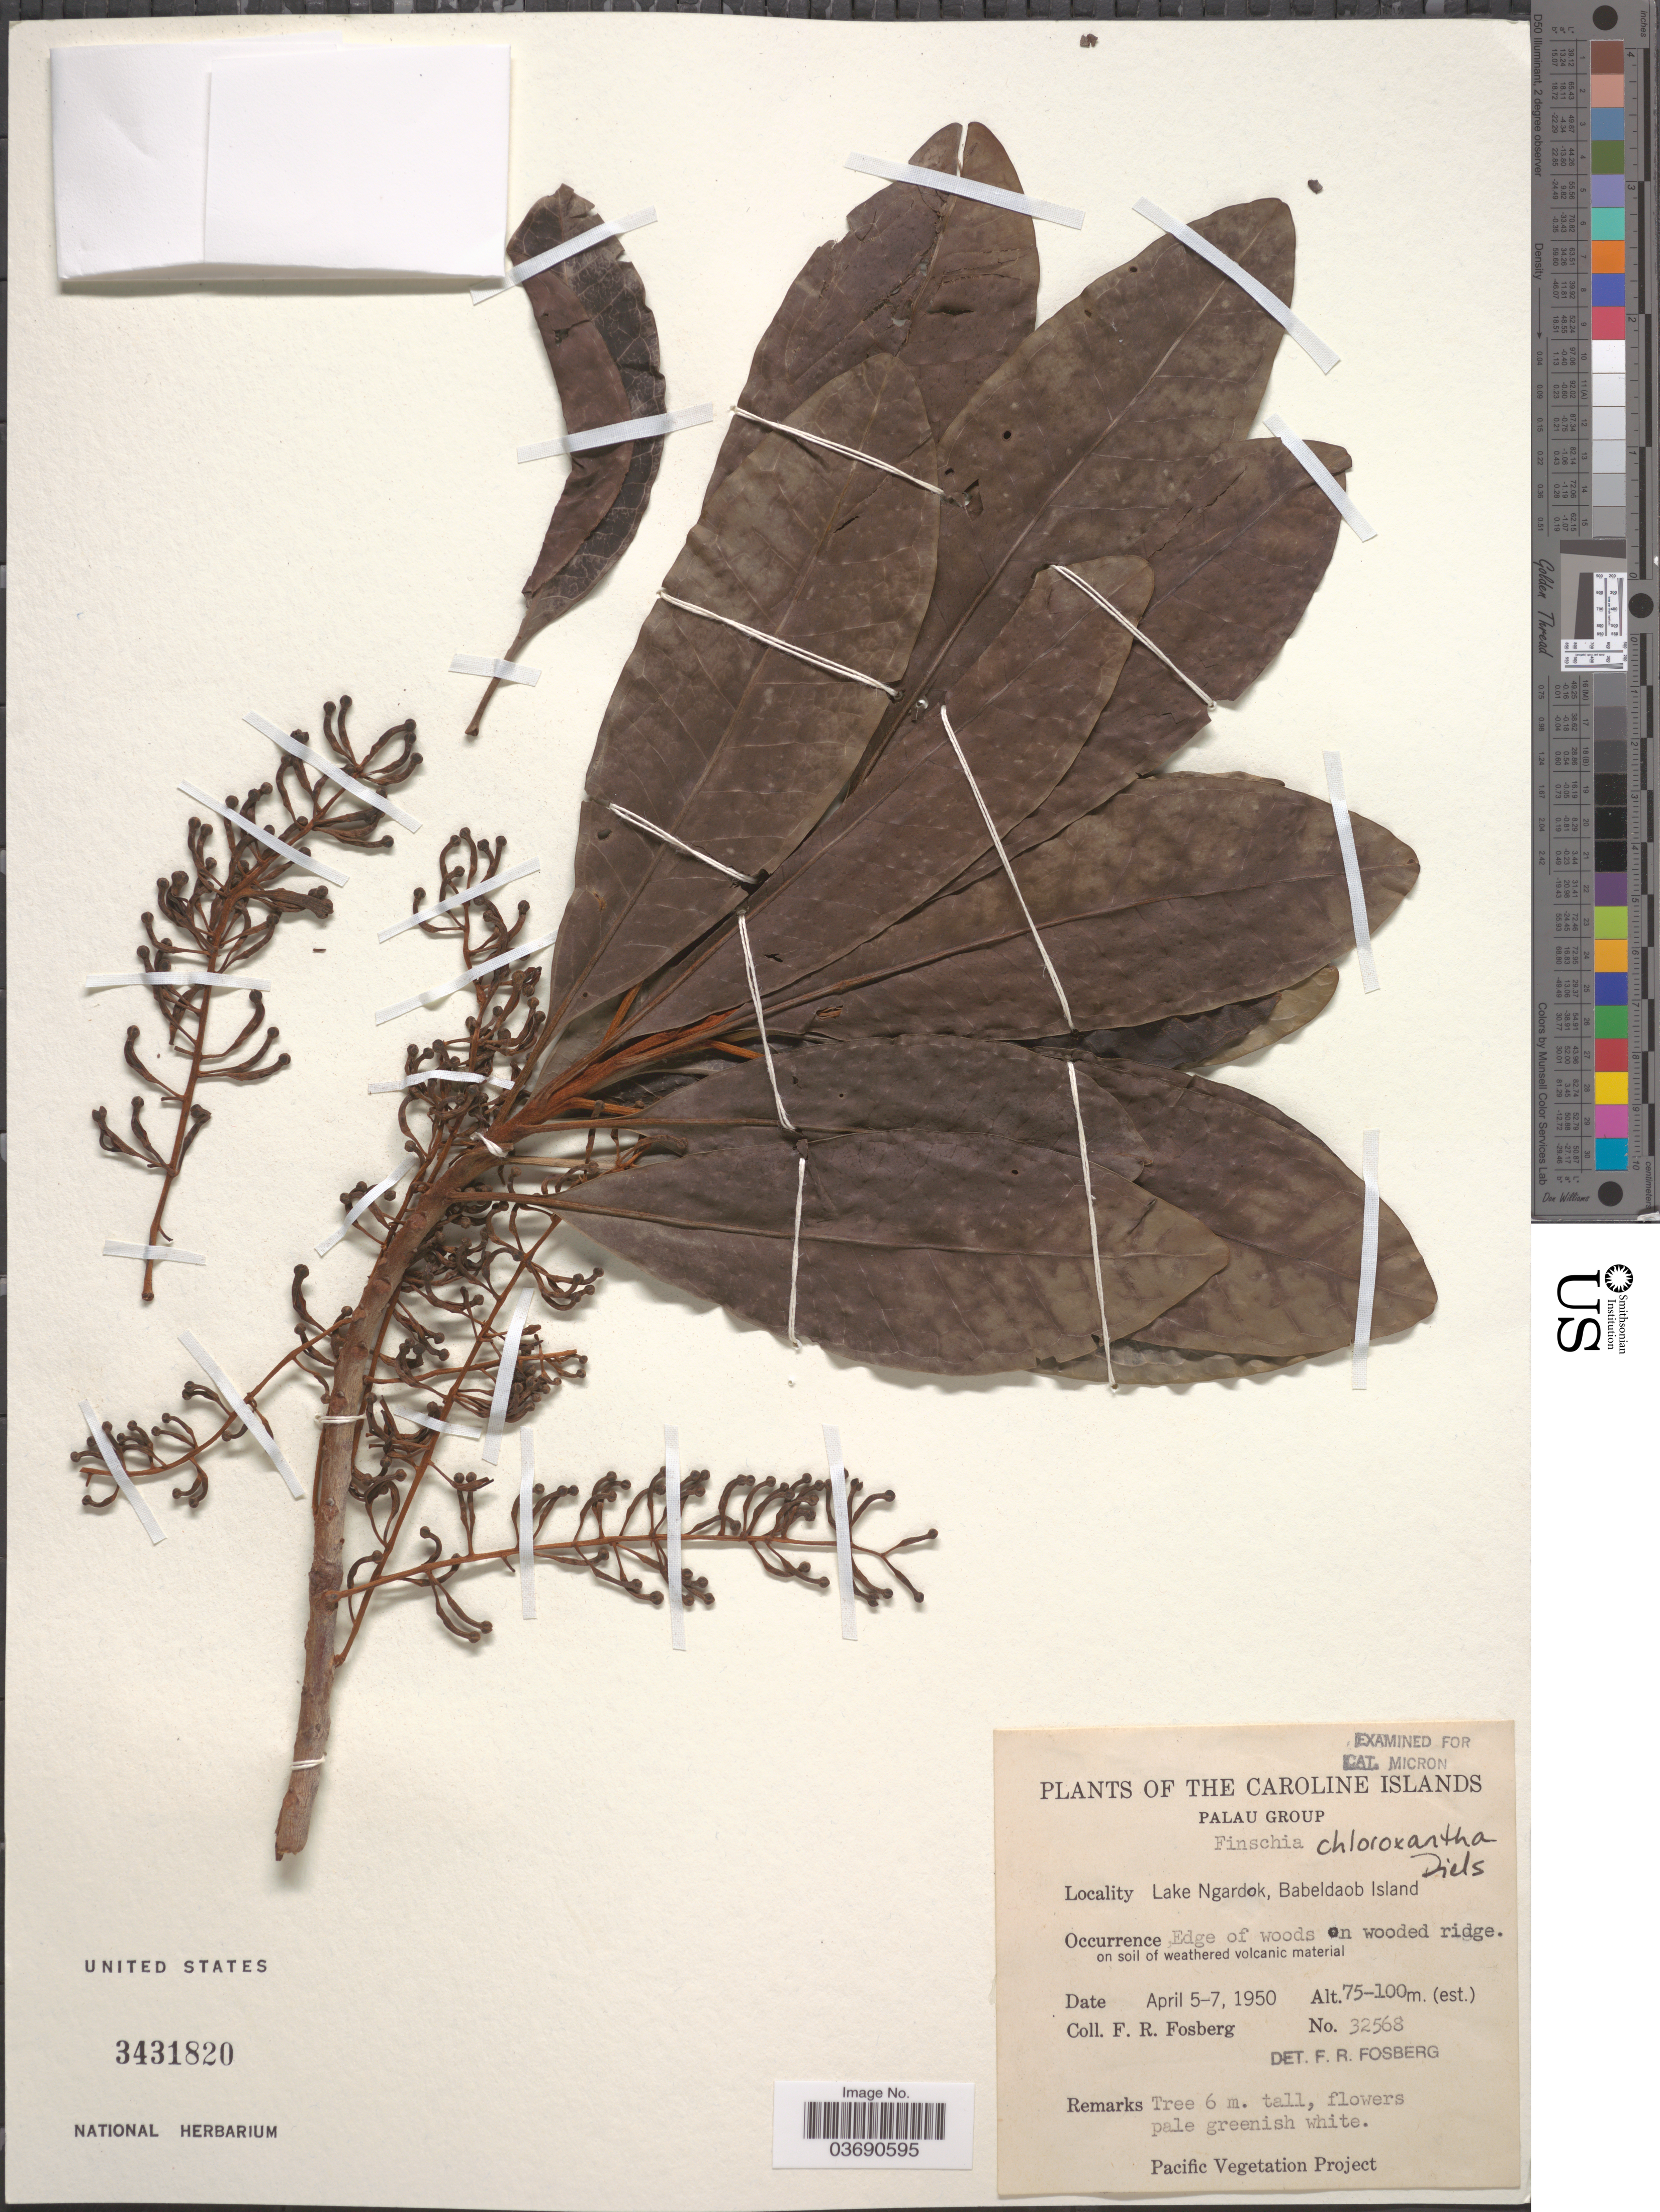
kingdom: Plantae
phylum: Tracheophyta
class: Magnoliopsida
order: Proteales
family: Proteaceae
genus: Finschia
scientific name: Finschia chloroxantha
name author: Diels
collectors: F. R. Fosberg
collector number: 32568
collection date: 1950-04-05/1950-04-07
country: Palau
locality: The Caroline Islands. Palau Group. Lake Ngardok, Babeldaob Island.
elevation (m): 75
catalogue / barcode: US 3431820